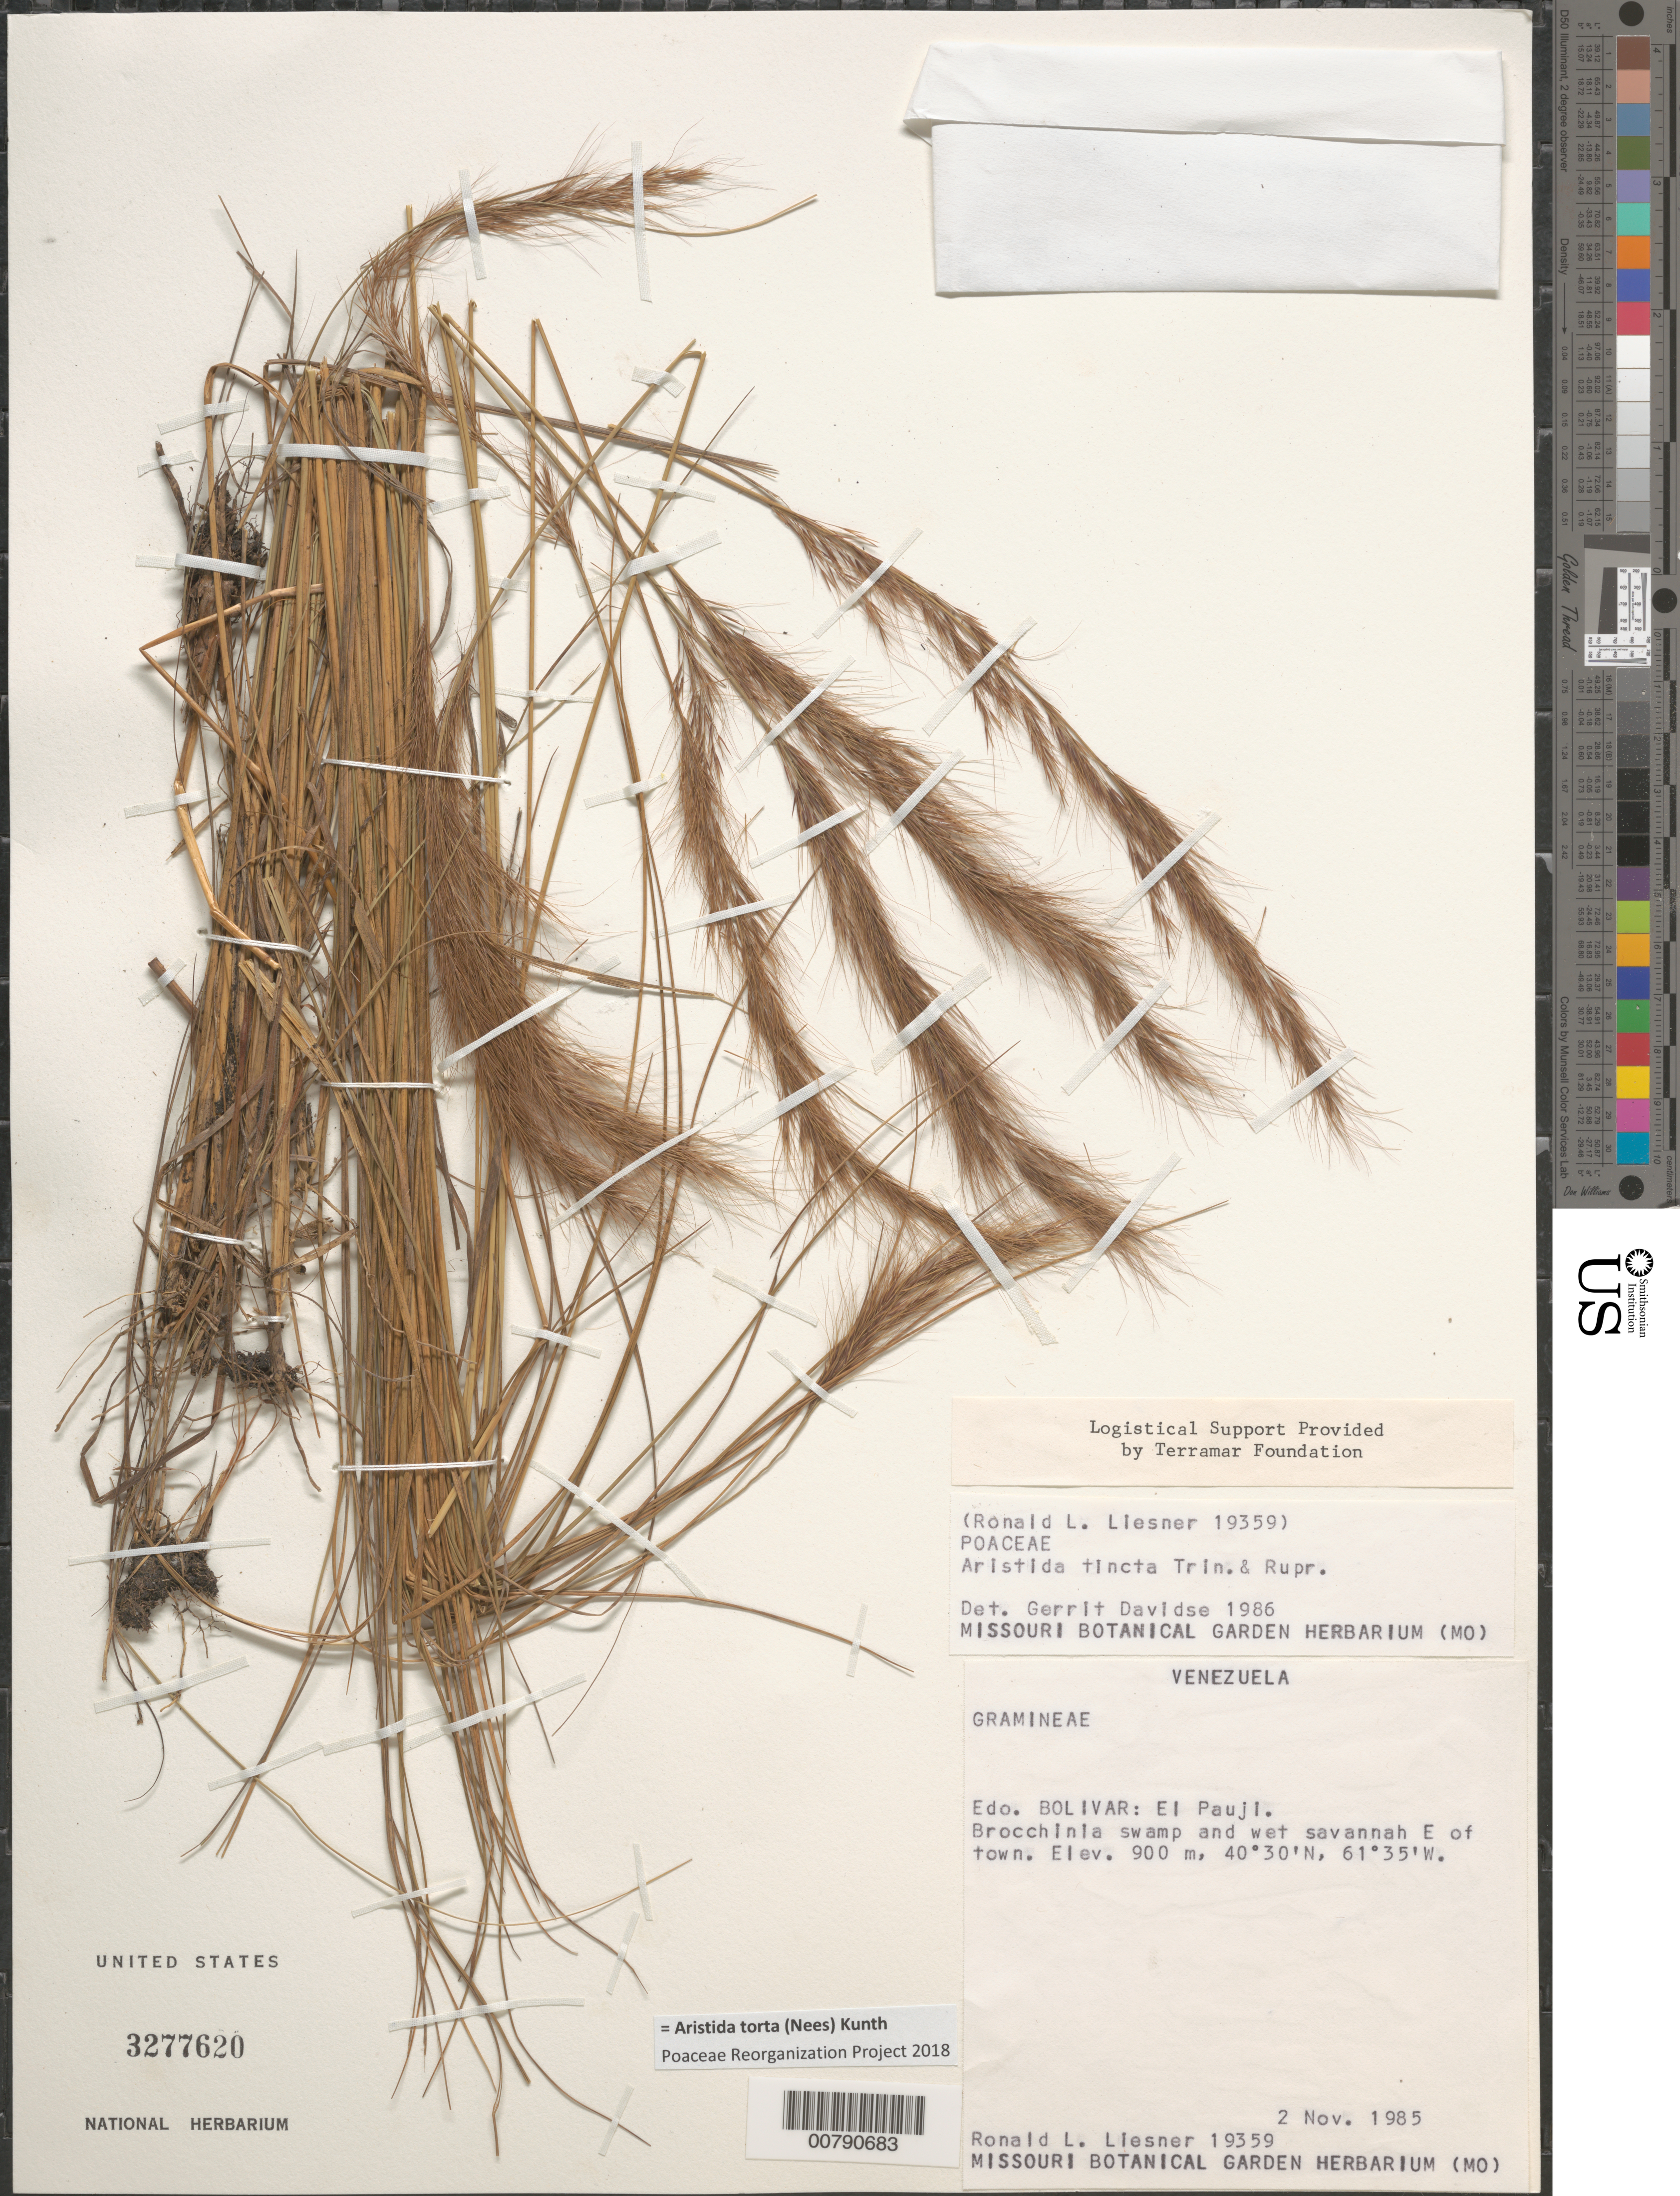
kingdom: Plantae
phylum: Tracheophyta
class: Liliopsida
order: Poales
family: Poaceae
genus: Aristida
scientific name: Aristida torta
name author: (Nees) Kunth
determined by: Davidse, Gerrit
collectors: R. L. Liesner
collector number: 19359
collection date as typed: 2-Nov-85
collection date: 1985-11-02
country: Venezuela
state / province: Bolívar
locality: El Pauji, E of town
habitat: Brocchinia swamp and wet savanna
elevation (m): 900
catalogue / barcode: US 3277620